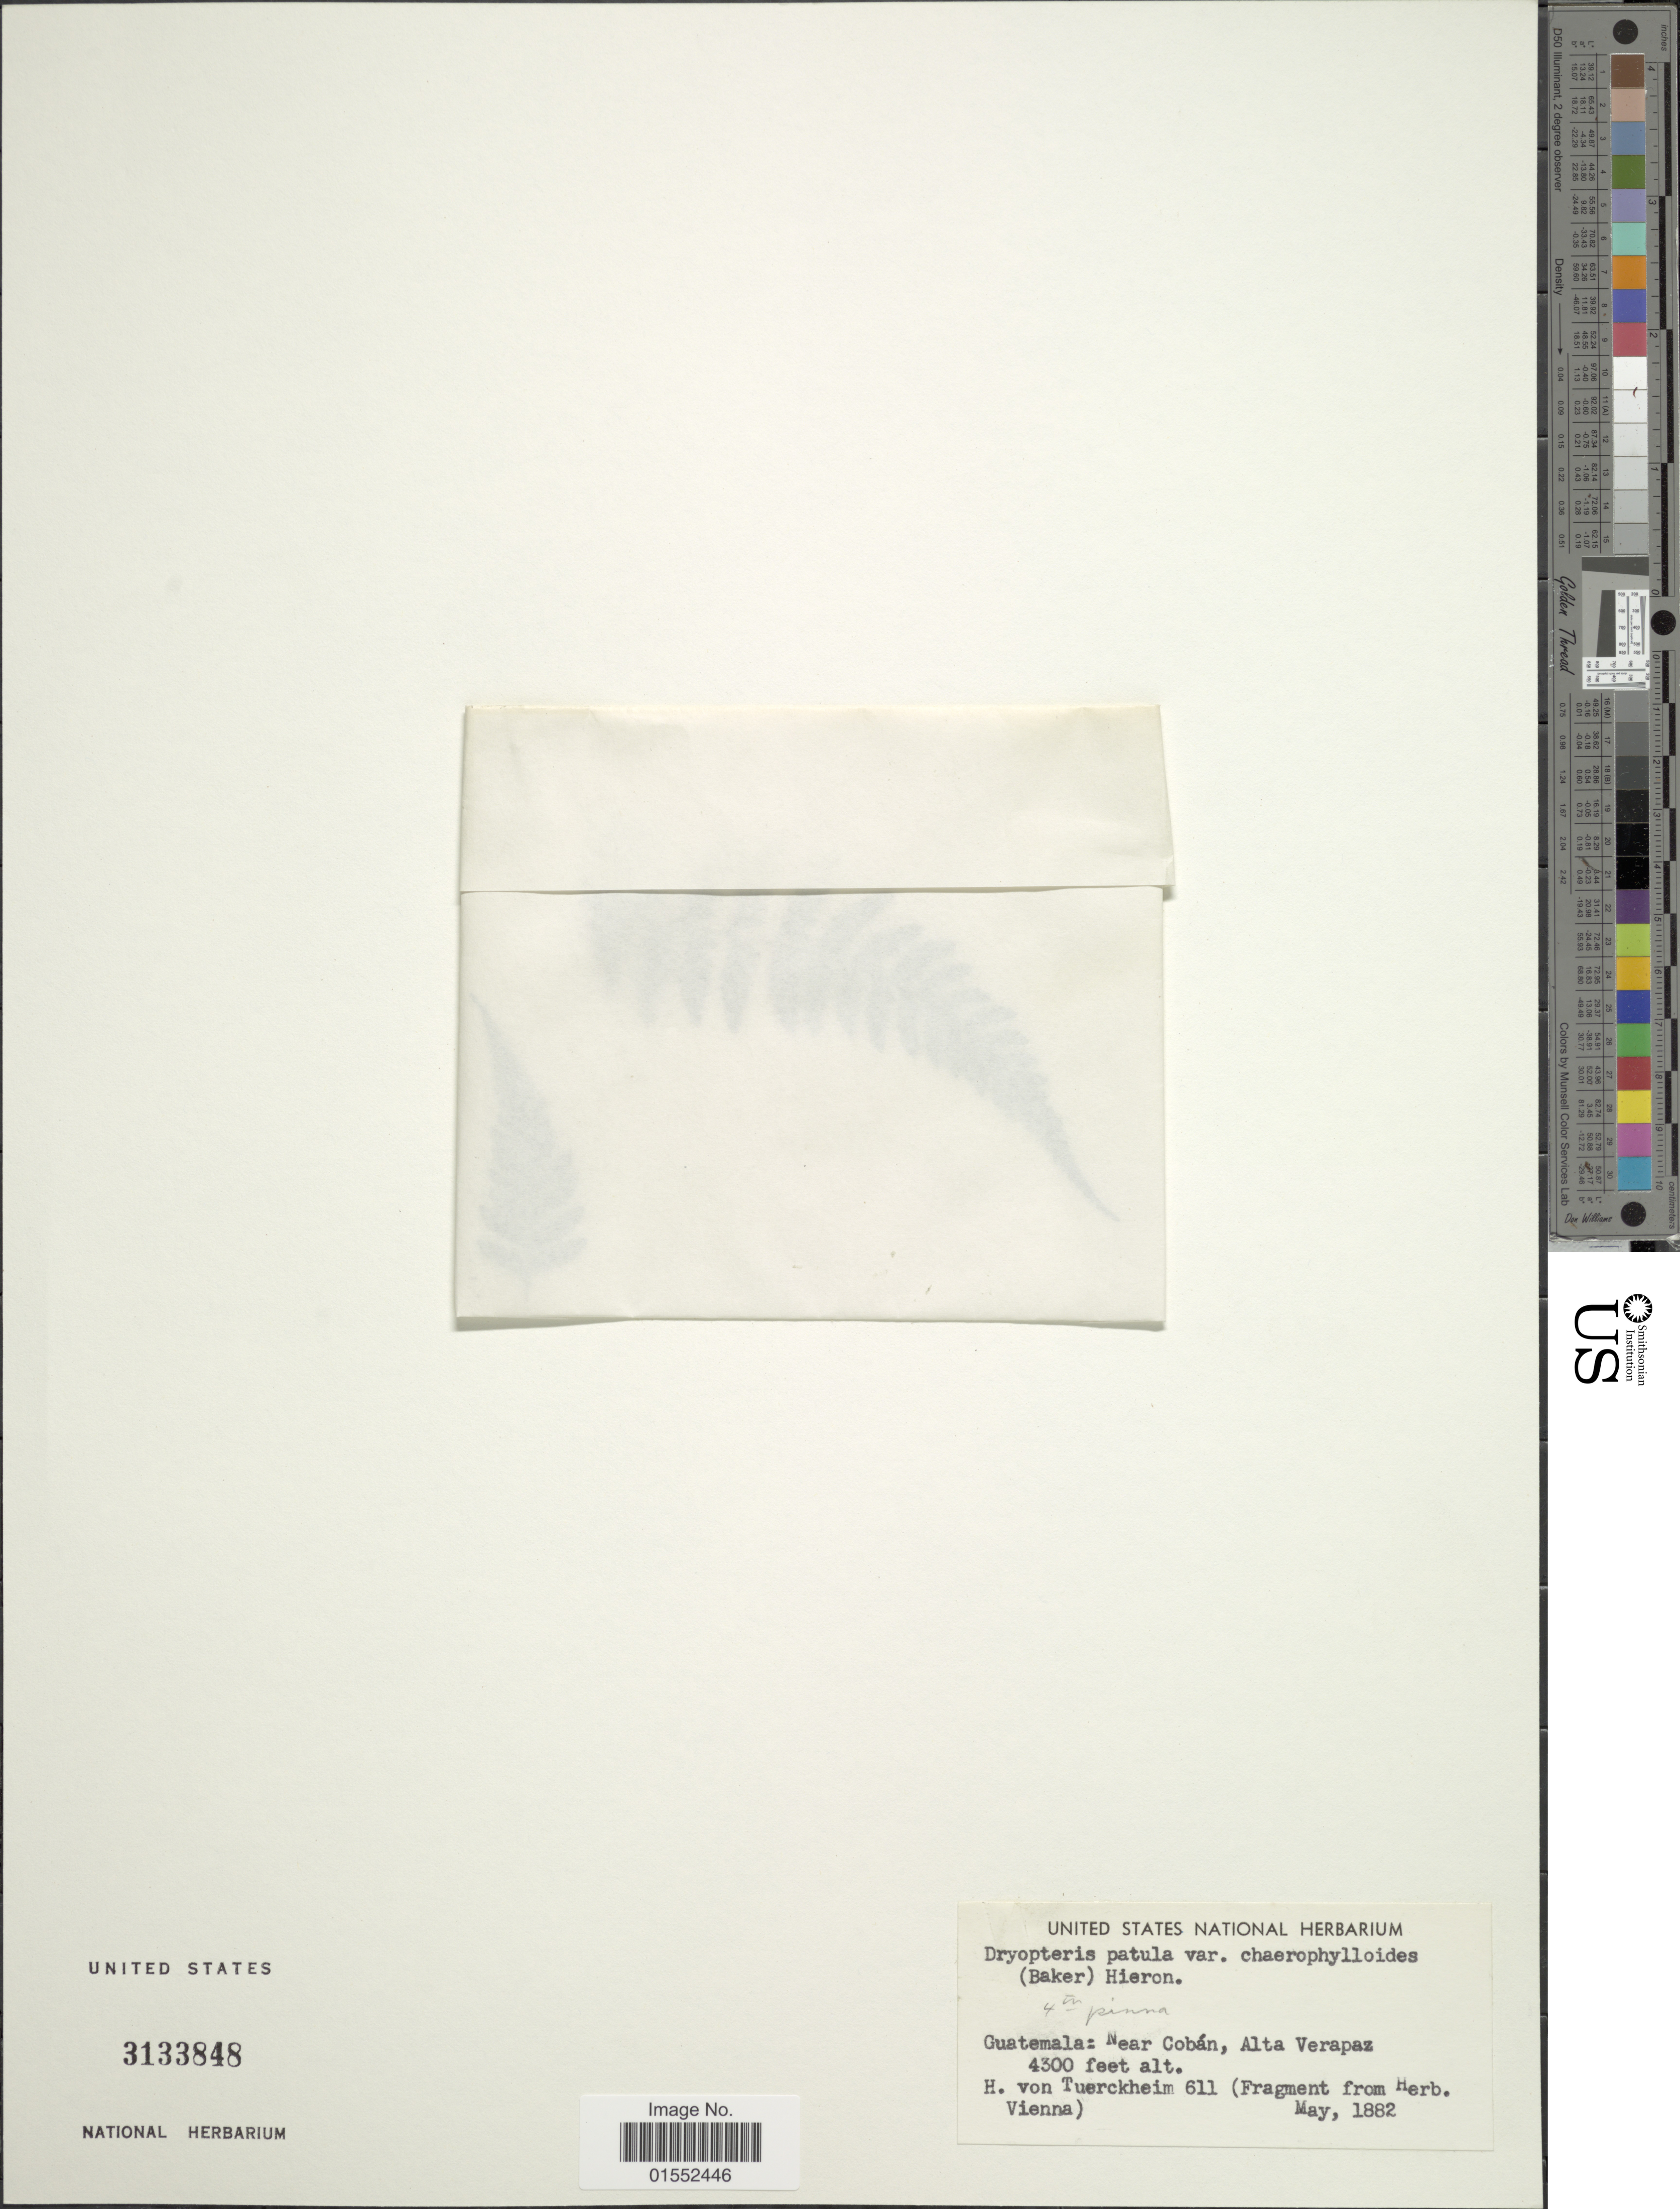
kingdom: Plantae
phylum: Tracheophyta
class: Polypodiopsida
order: Polypodiales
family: Dryopteridaceae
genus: Dryopteris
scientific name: Dryopteris patula var. chaerophylloides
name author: (Baker) Hieron.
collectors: H. von Türckheim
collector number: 611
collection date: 1882-05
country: Guatemala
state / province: Alta Verapaz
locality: Guatemala: Near Coban, Alta Verapaz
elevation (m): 1311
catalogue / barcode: US 3133848